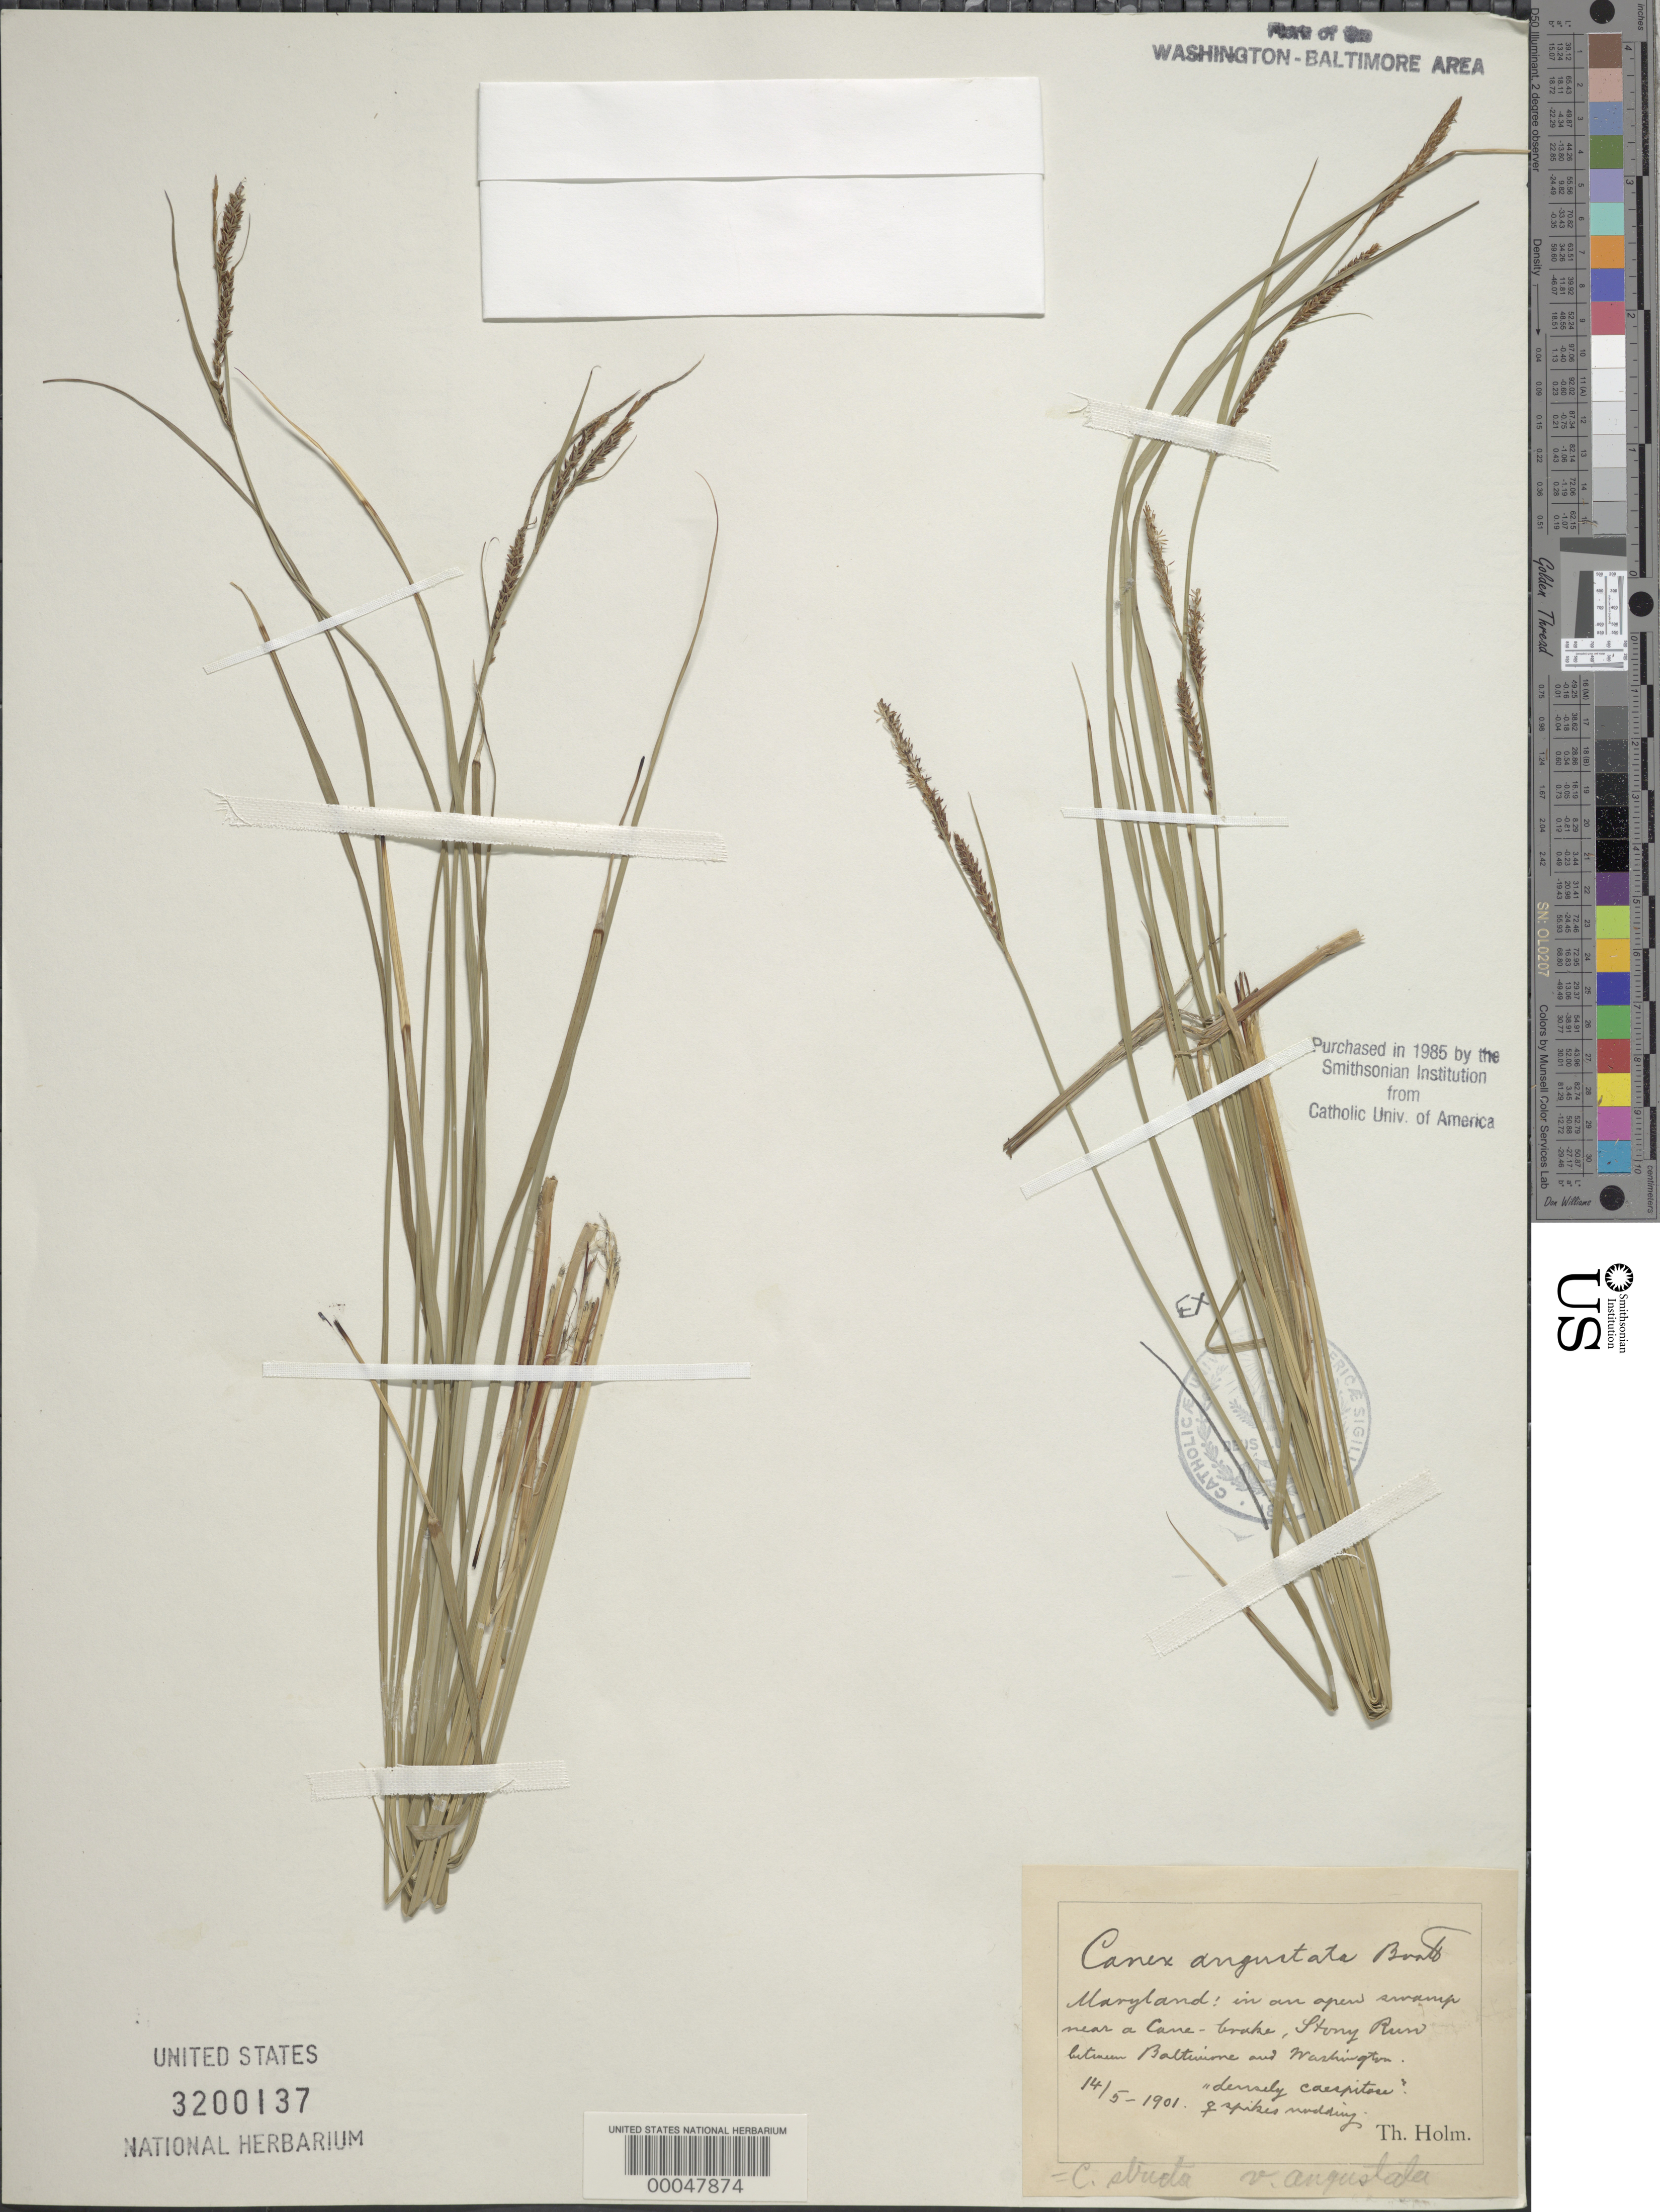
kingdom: Plantae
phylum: Tracheophyta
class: Liliopsida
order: Poales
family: Cyperaceae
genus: Carex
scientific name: Carex stricta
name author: Lam.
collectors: T. Holm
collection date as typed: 14 May 1901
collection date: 1901-05-14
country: United States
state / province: Maryland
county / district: Baltimore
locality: between Baltimore and Washington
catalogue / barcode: US 3200137